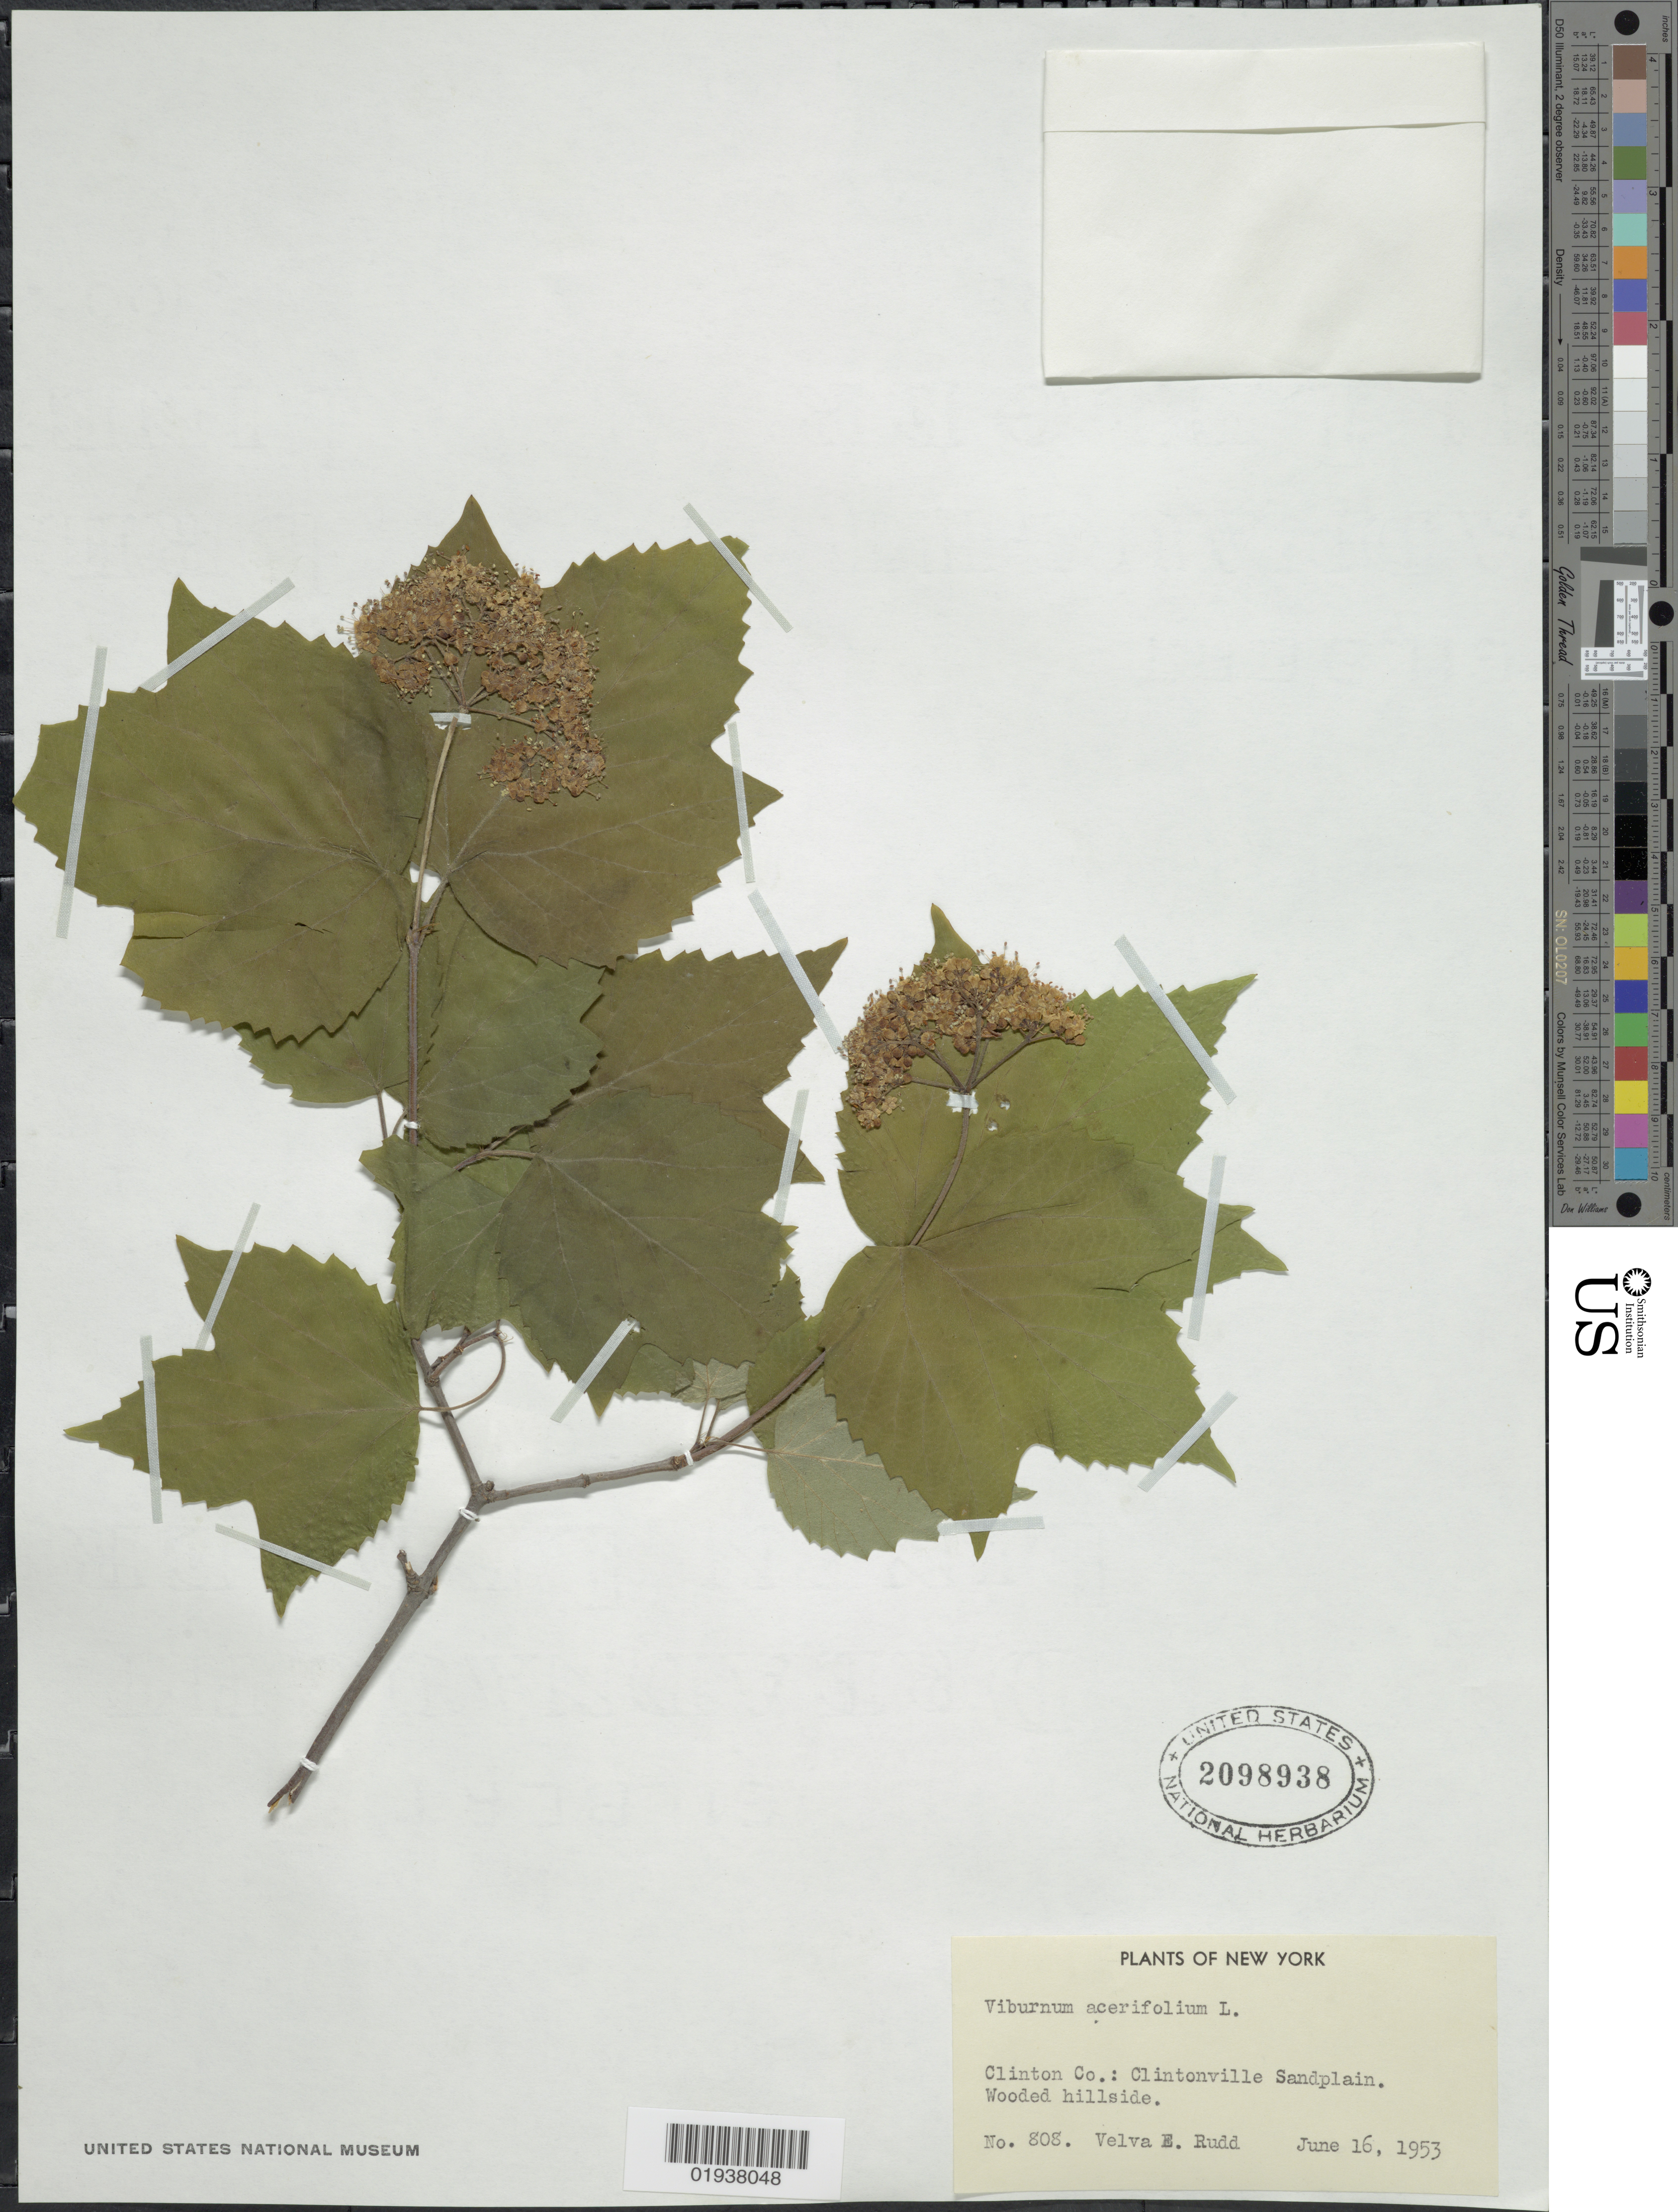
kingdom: Plantae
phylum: Tracheophyta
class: Magnoliopsida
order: Dipsacales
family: Viburnaceae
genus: Viburnum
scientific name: Viburnum acerifolium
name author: L.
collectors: V. E. Rudd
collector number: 808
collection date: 1953-06-16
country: United States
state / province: New York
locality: Clinton Co.: Clintonville Sandplain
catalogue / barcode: US 2098938